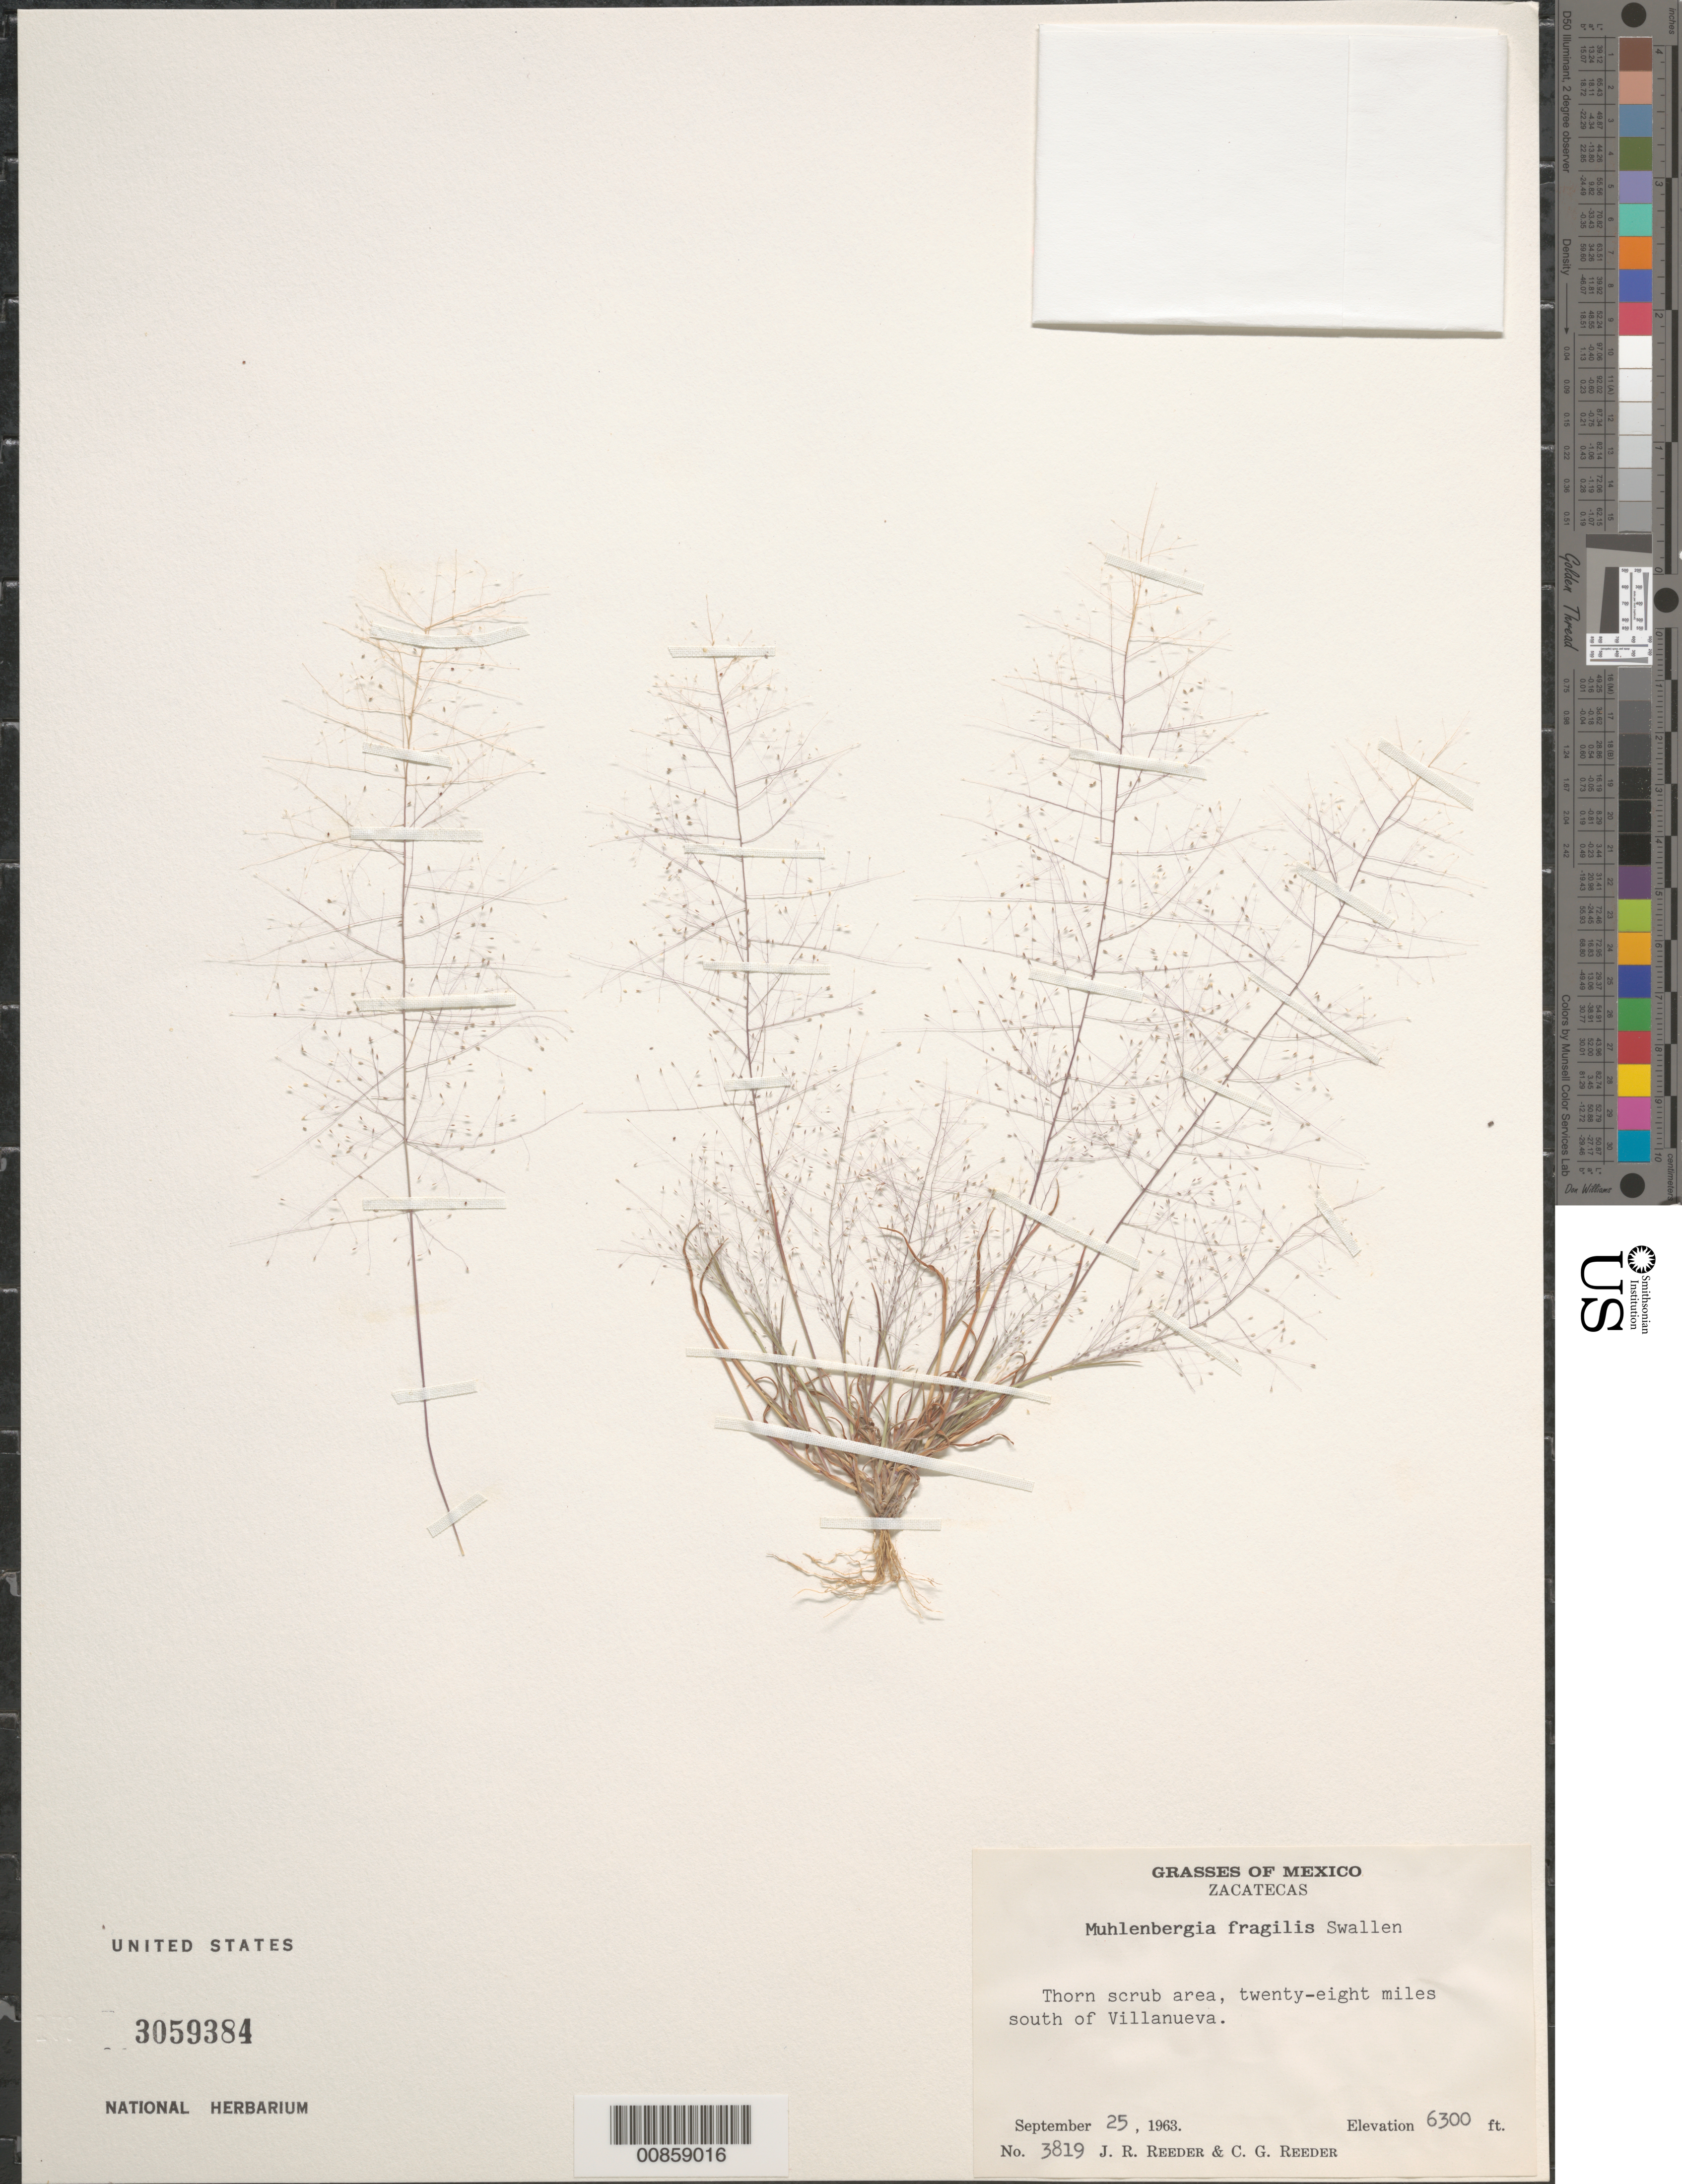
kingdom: Plantae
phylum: Tracheophyta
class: Liliopsida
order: Poales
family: Poaceae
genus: Muhlenbergia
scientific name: Muhlenbergia fragilis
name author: Swallen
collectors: J. R. Reeder & C. G. Reeder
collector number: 3819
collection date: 1963-09-25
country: Mexico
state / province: Zacatecas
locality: Thorn scrub area, twenty-eight miles south of Villanueva.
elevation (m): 1920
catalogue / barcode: US 3059384